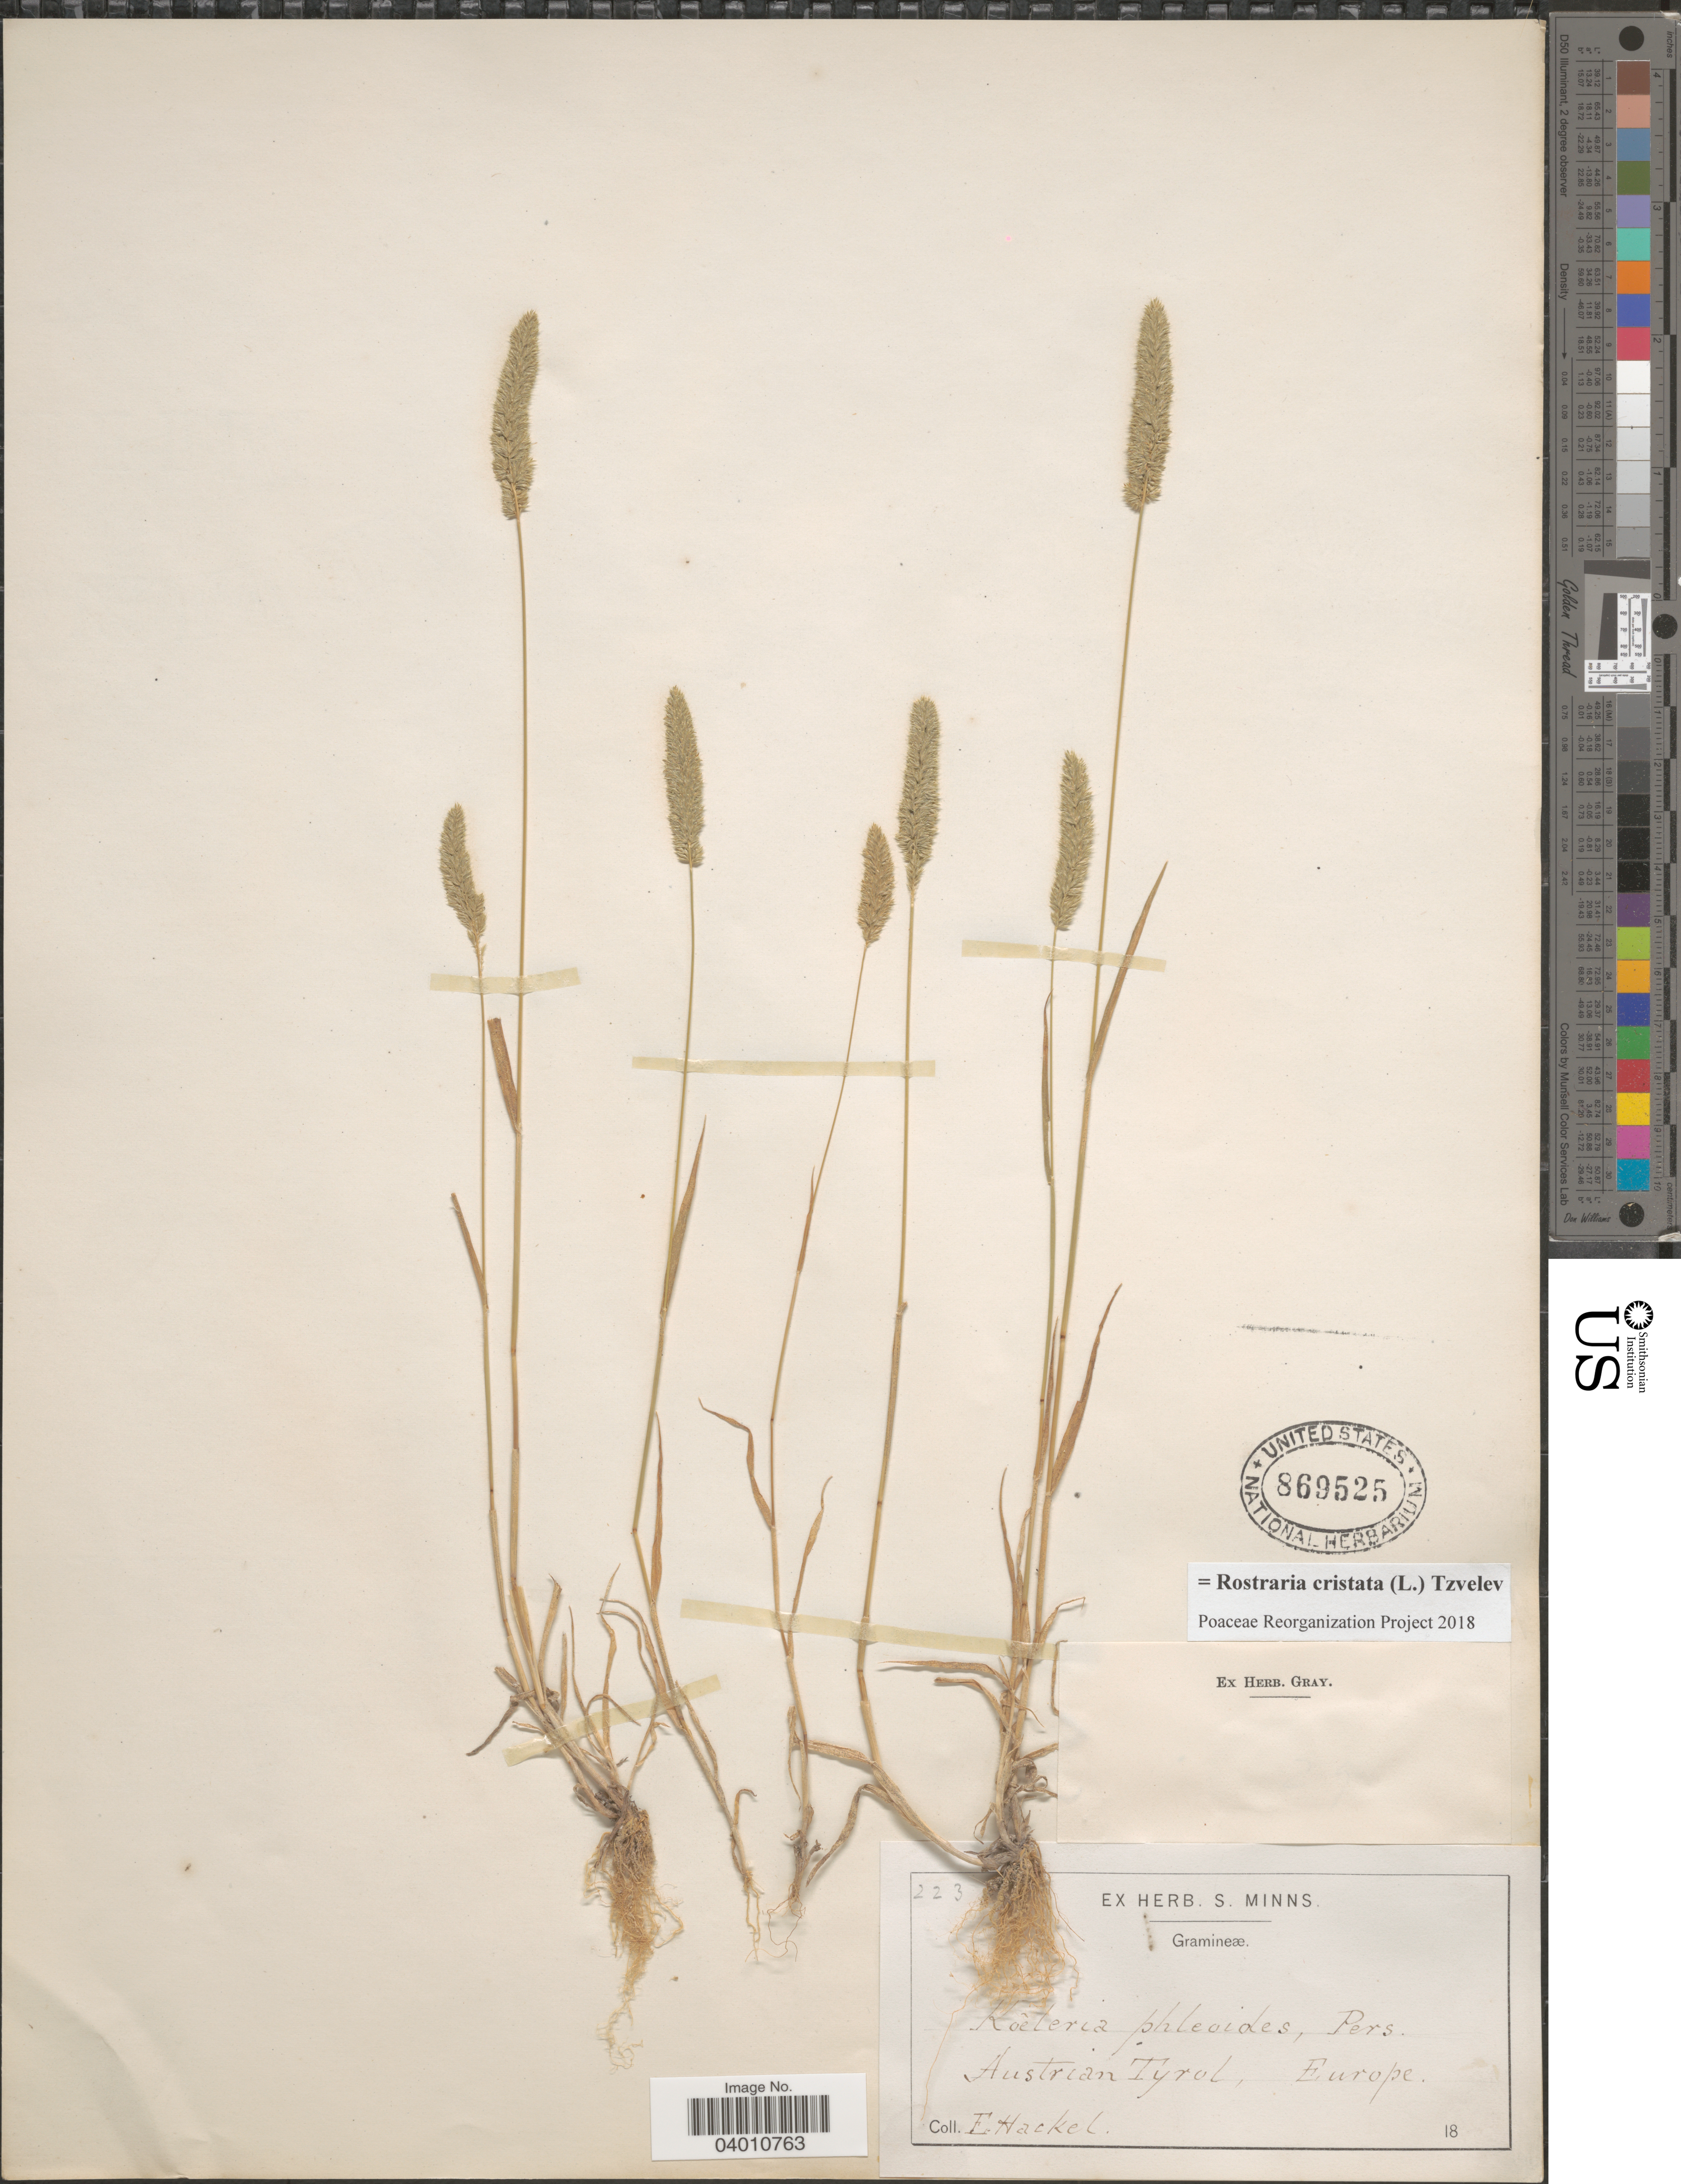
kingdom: Plantae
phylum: Tracheophyta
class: Liliopsida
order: Poales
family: Poaceae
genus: Rostraria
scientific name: Rostraria cristata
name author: (L.) Tzvelev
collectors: E. Hackel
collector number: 223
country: Austria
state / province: Tirol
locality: Gramin Europe.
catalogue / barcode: US 869525